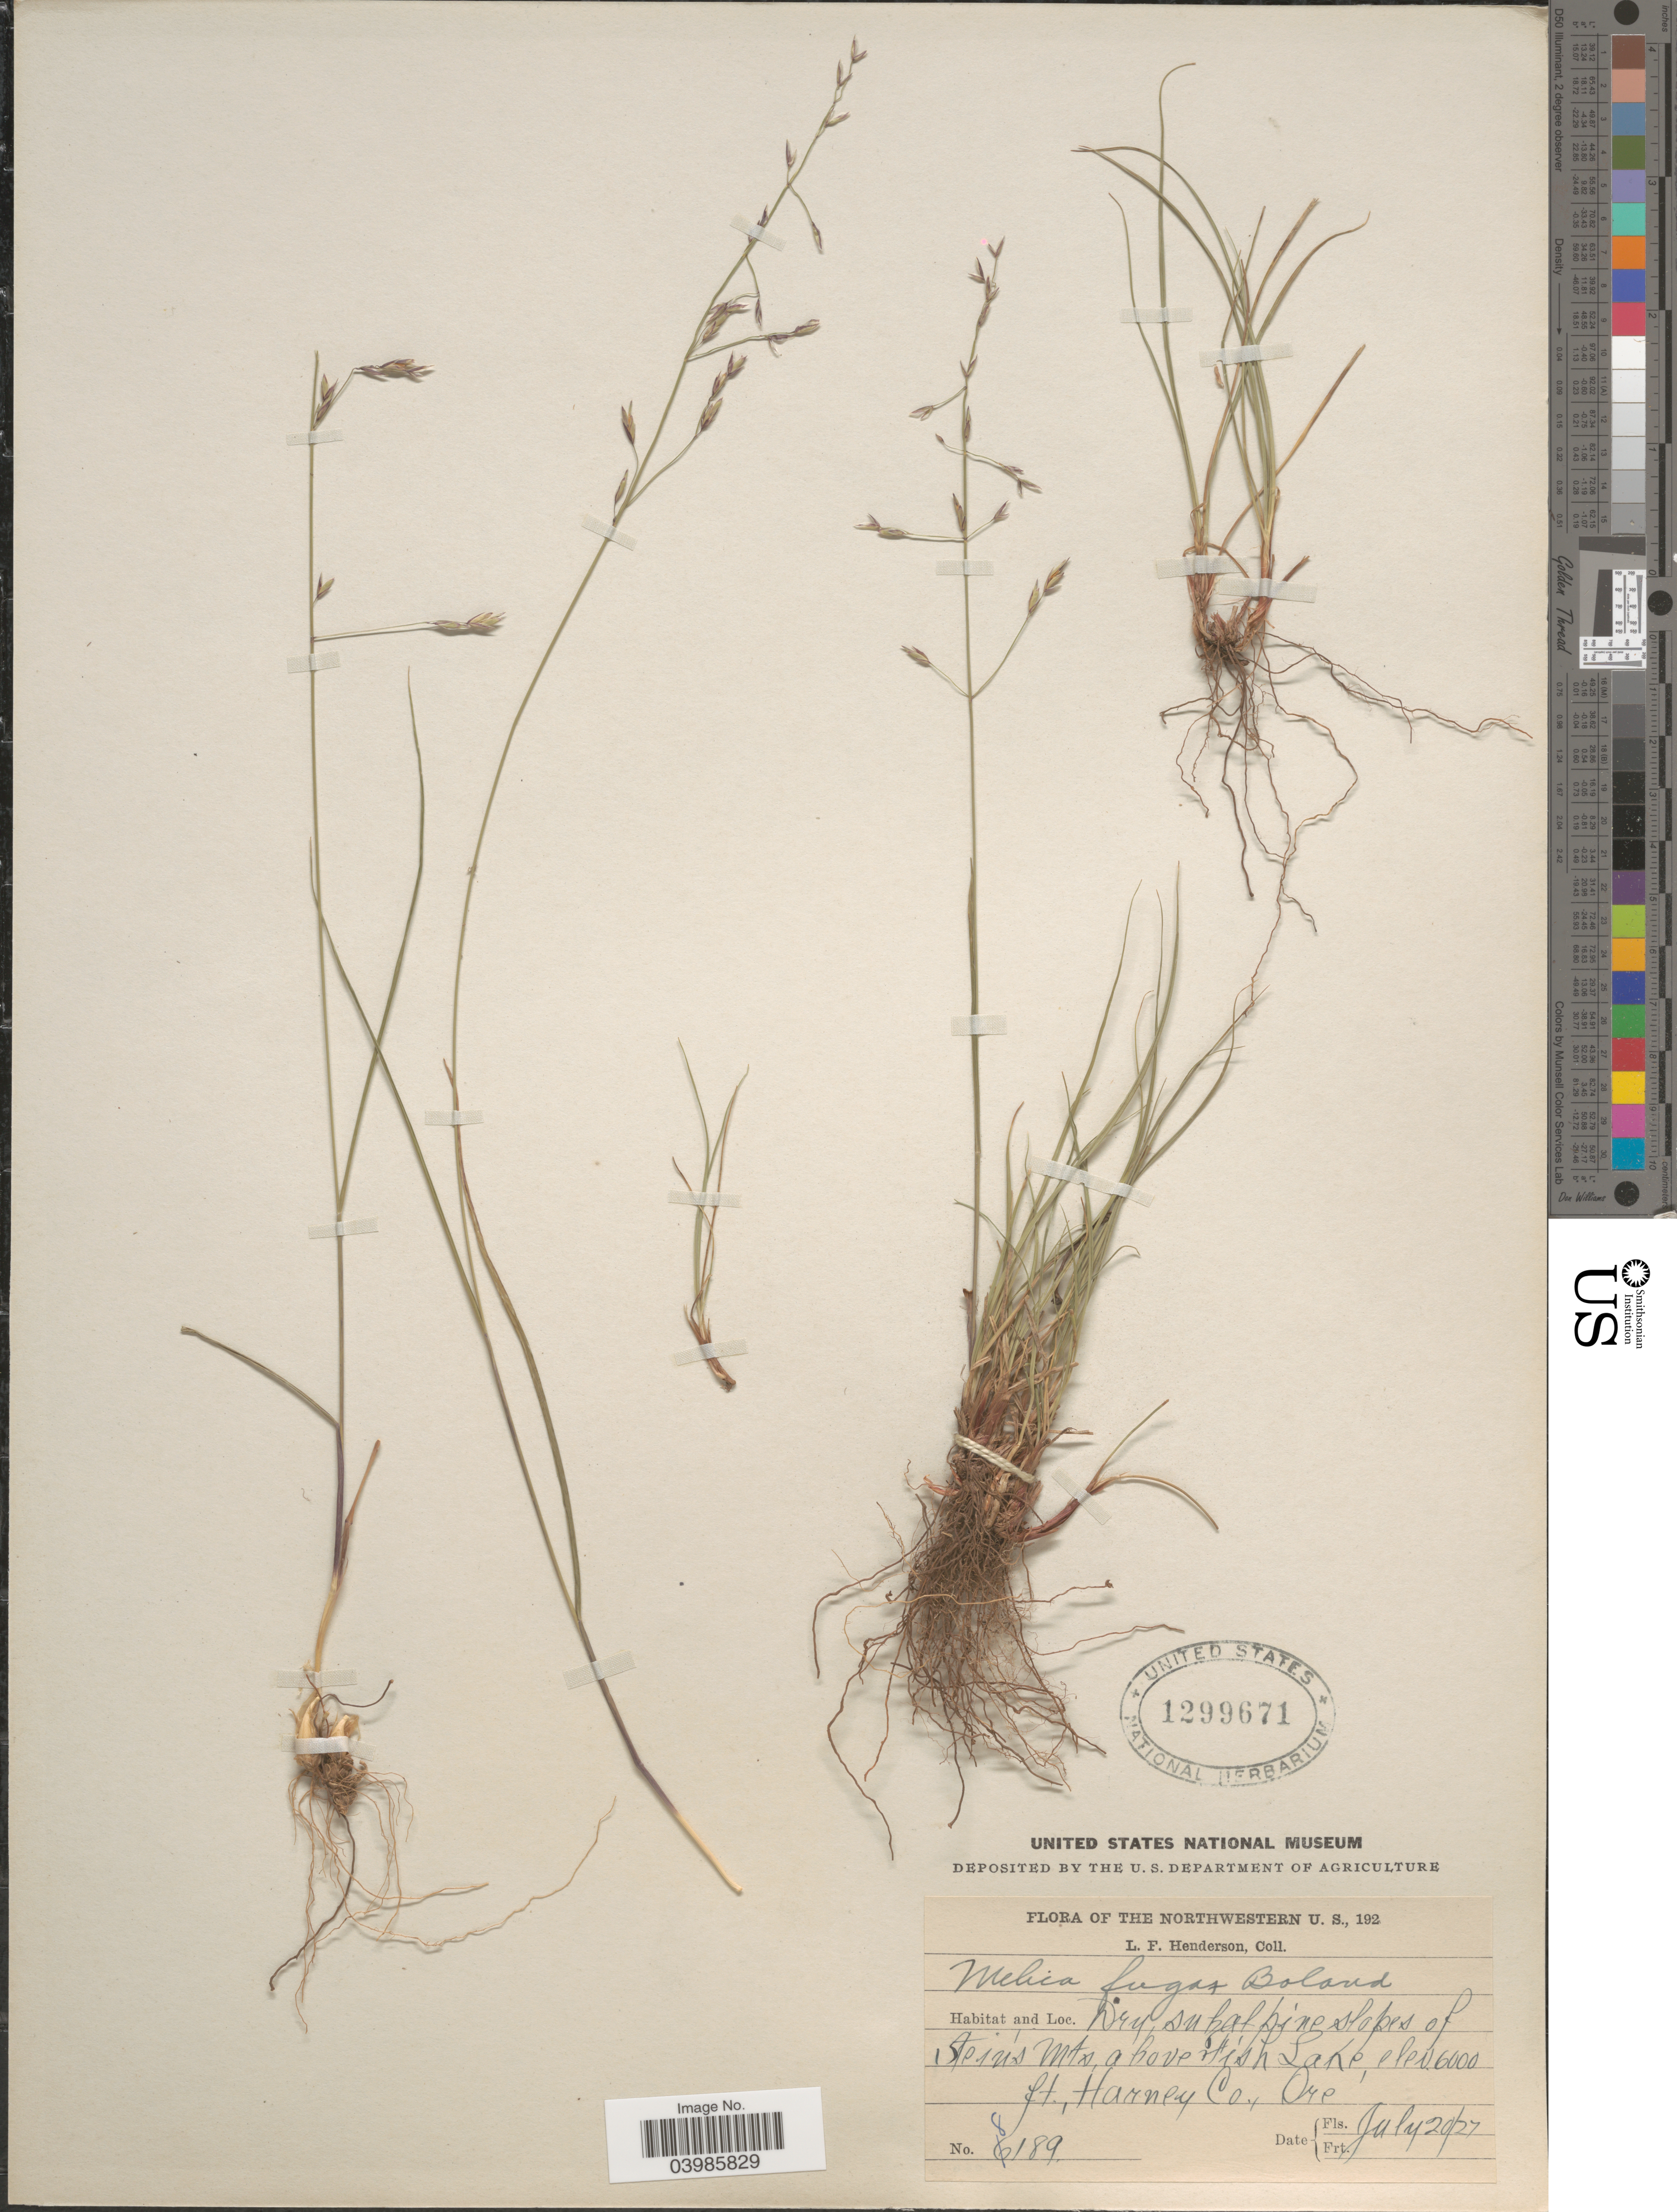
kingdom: Plantae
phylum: Tracheophyta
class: Liliopsida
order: Poales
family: Poaceae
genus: Melica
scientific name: Melica fugax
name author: Bol.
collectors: L. Henderson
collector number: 8189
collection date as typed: Transcribed d/m/y: 20/7/27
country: United States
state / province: Oregon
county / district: Harney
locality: Northwestern U. S. Dry, subalpine slopes of Stein's Mts. above Fish Lake, Harney Co.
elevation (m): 1829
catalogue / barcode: US 1299671